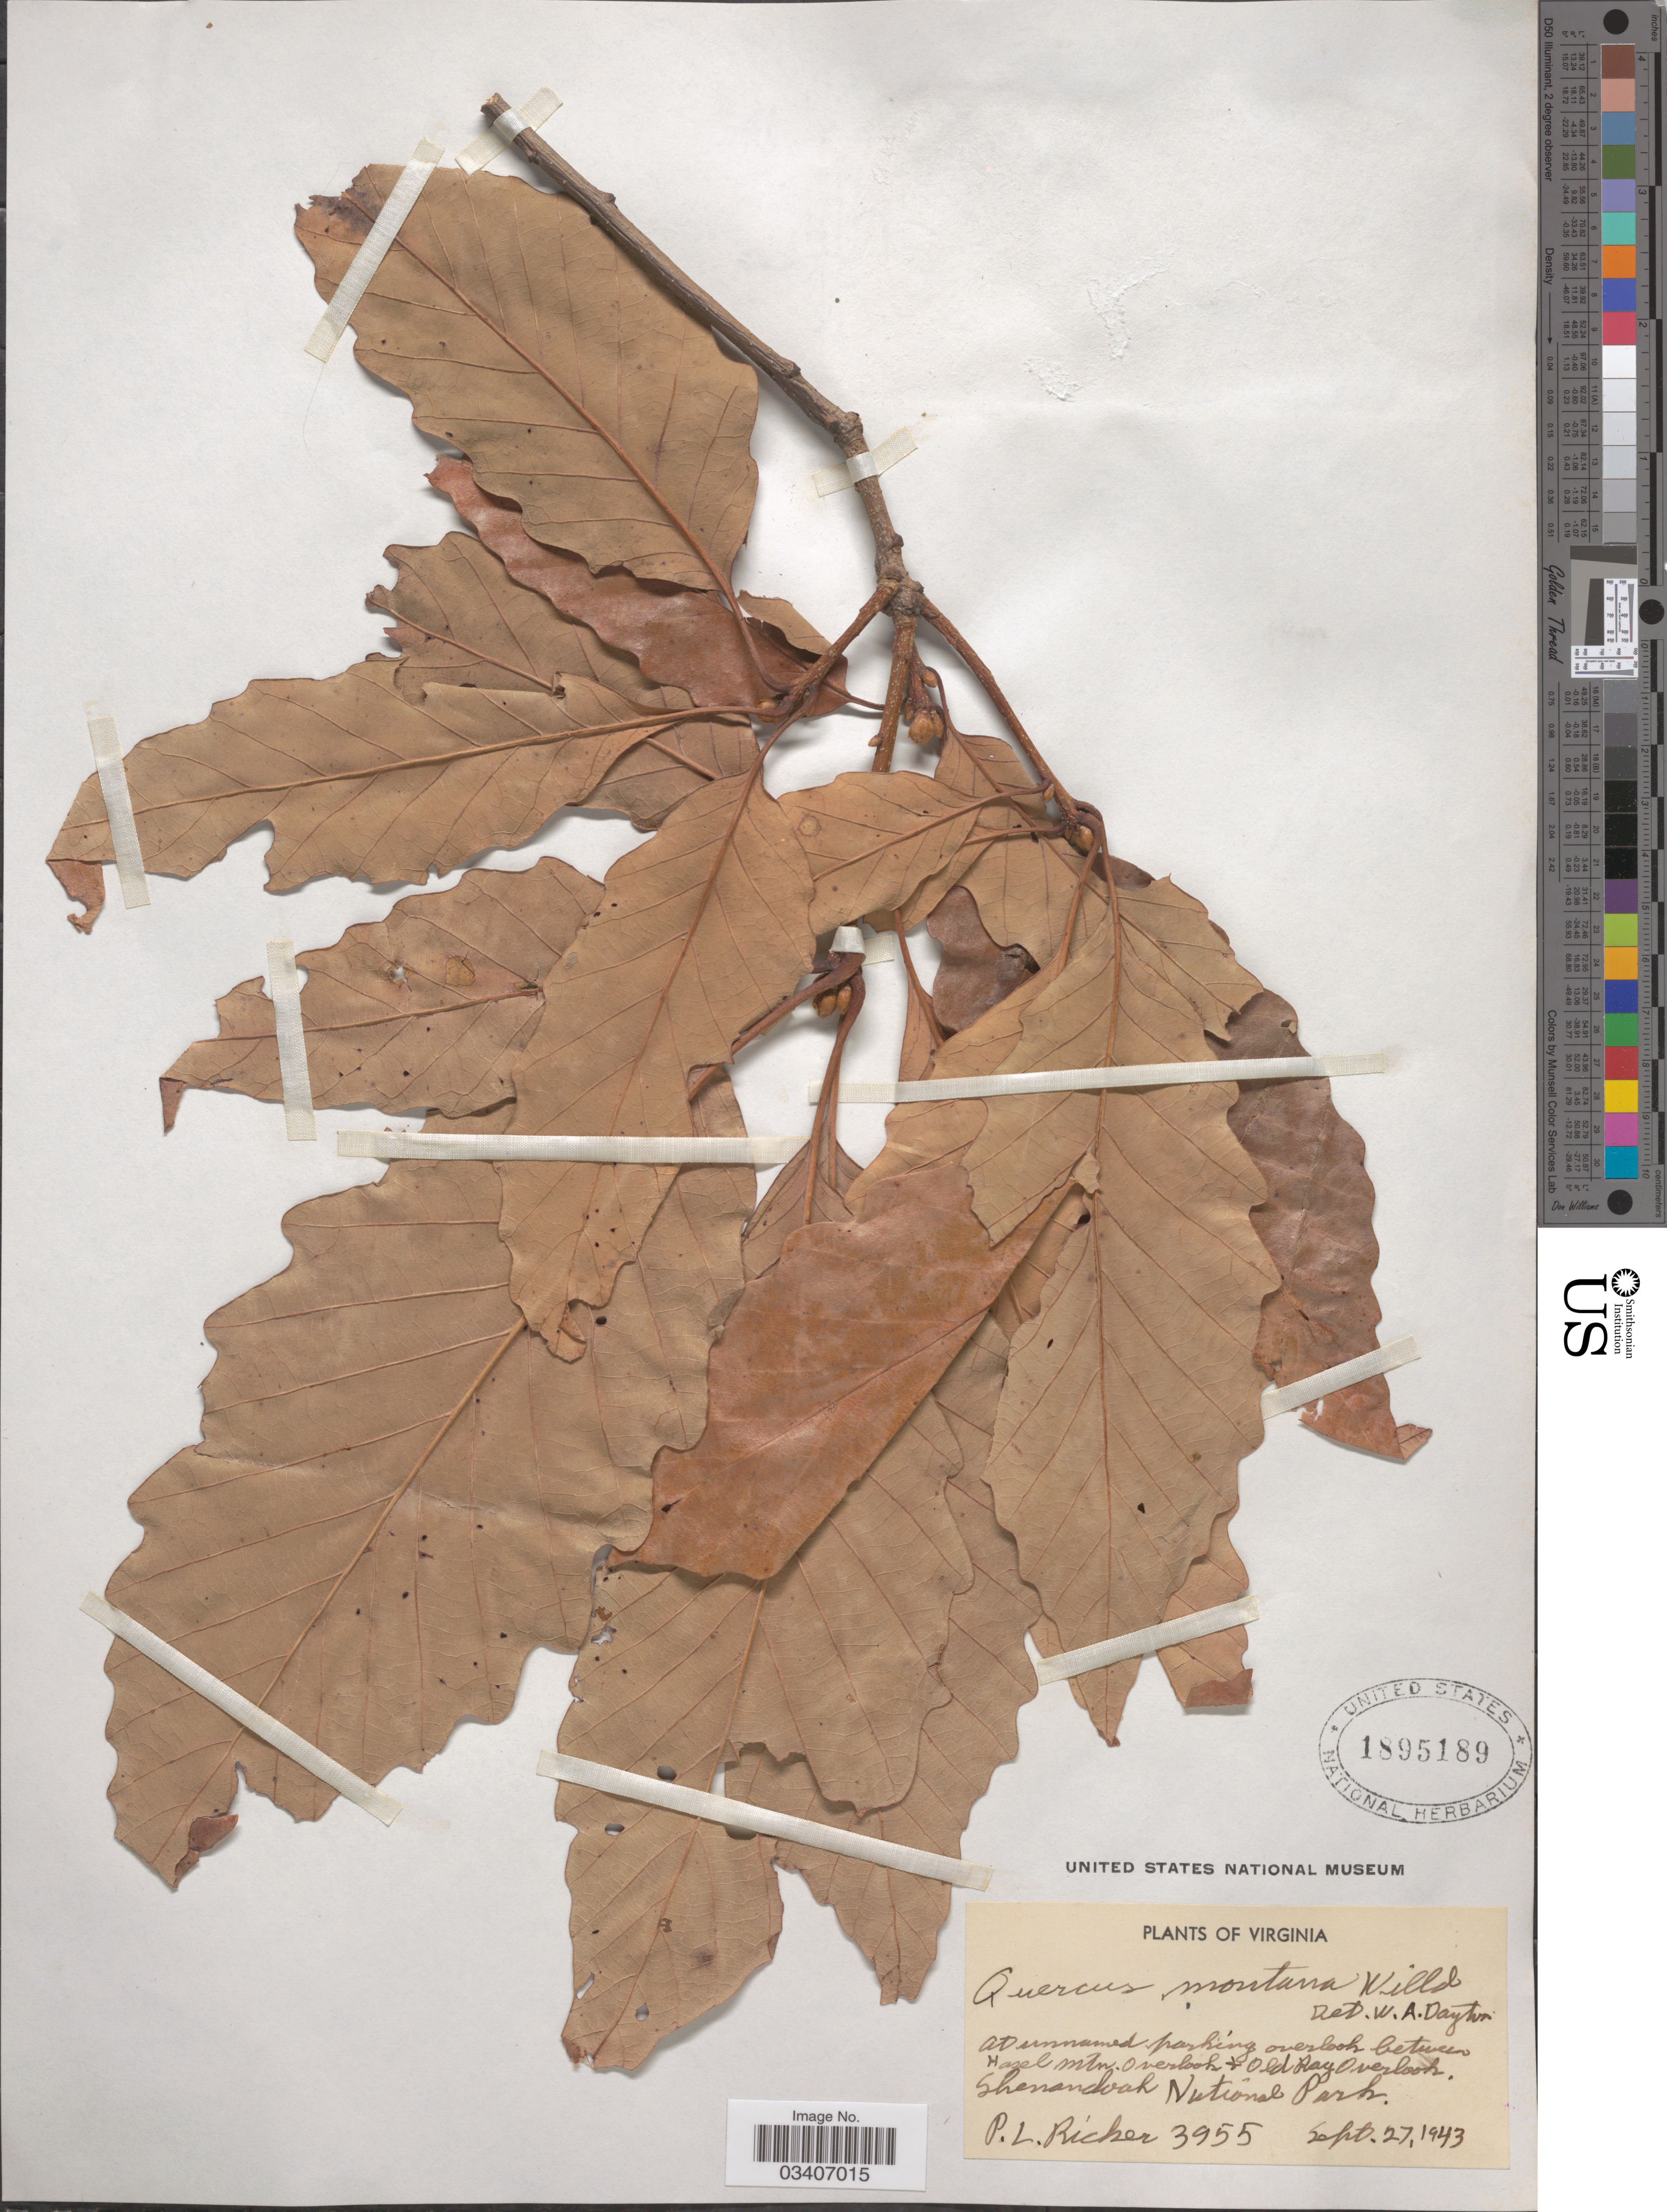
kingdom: Plantae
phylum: Tracheophyta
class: Magnoliopsida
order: Fagales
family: Fagaceae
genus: Quercus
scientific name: Quercus montana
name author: Willd.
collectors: P. Ricker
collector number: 3955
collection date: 1943-09-27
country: United States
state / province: Virginia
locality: At unnamed parking overlook between Hasel Mtn. Overlook & Old Ray Overlook. Shenandoah National Park.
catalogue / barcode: US 1895189